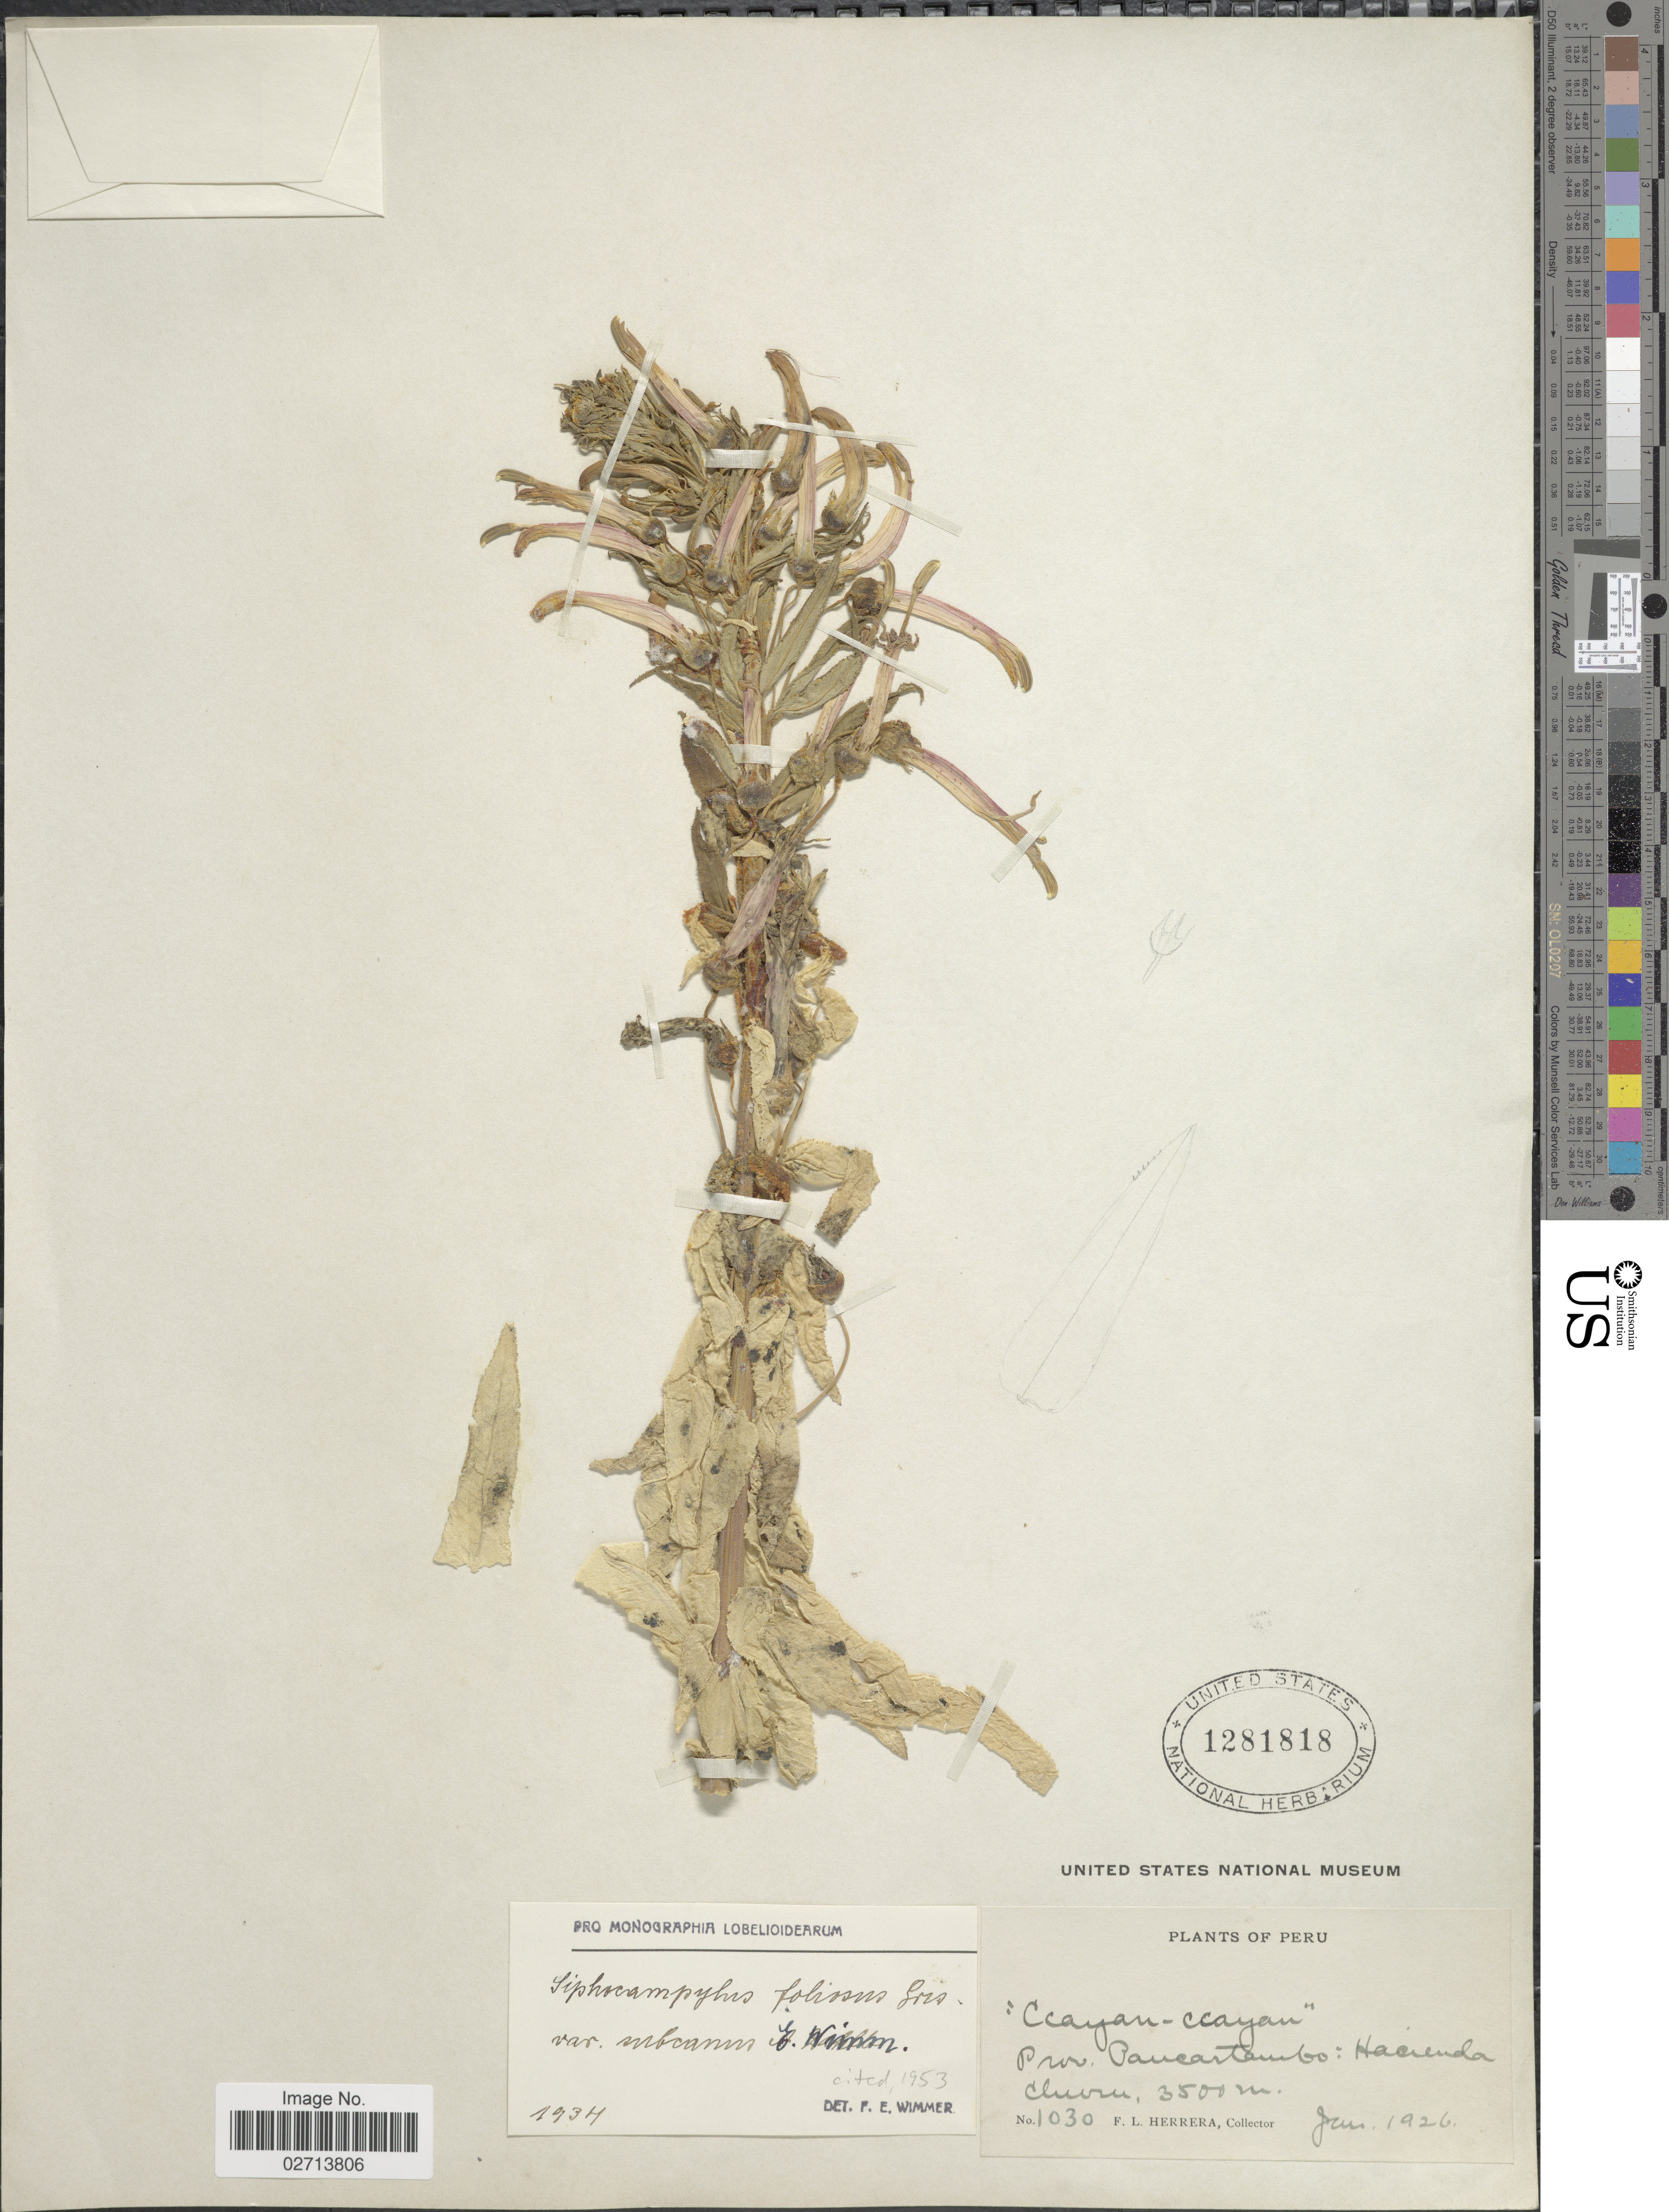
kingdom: Plantae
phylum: Tracheophyta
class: Magnoliopsida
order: Asterales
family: Campanulaceae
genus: Siphocampylus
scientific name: Siphocampylus foliosus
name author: Griseb.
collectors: F. L. Herrera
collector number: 1030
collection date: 1926-01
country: Peru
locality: Prov. Paucartambo: Hacienda Churu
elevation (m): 3500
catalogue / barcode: US 1281818